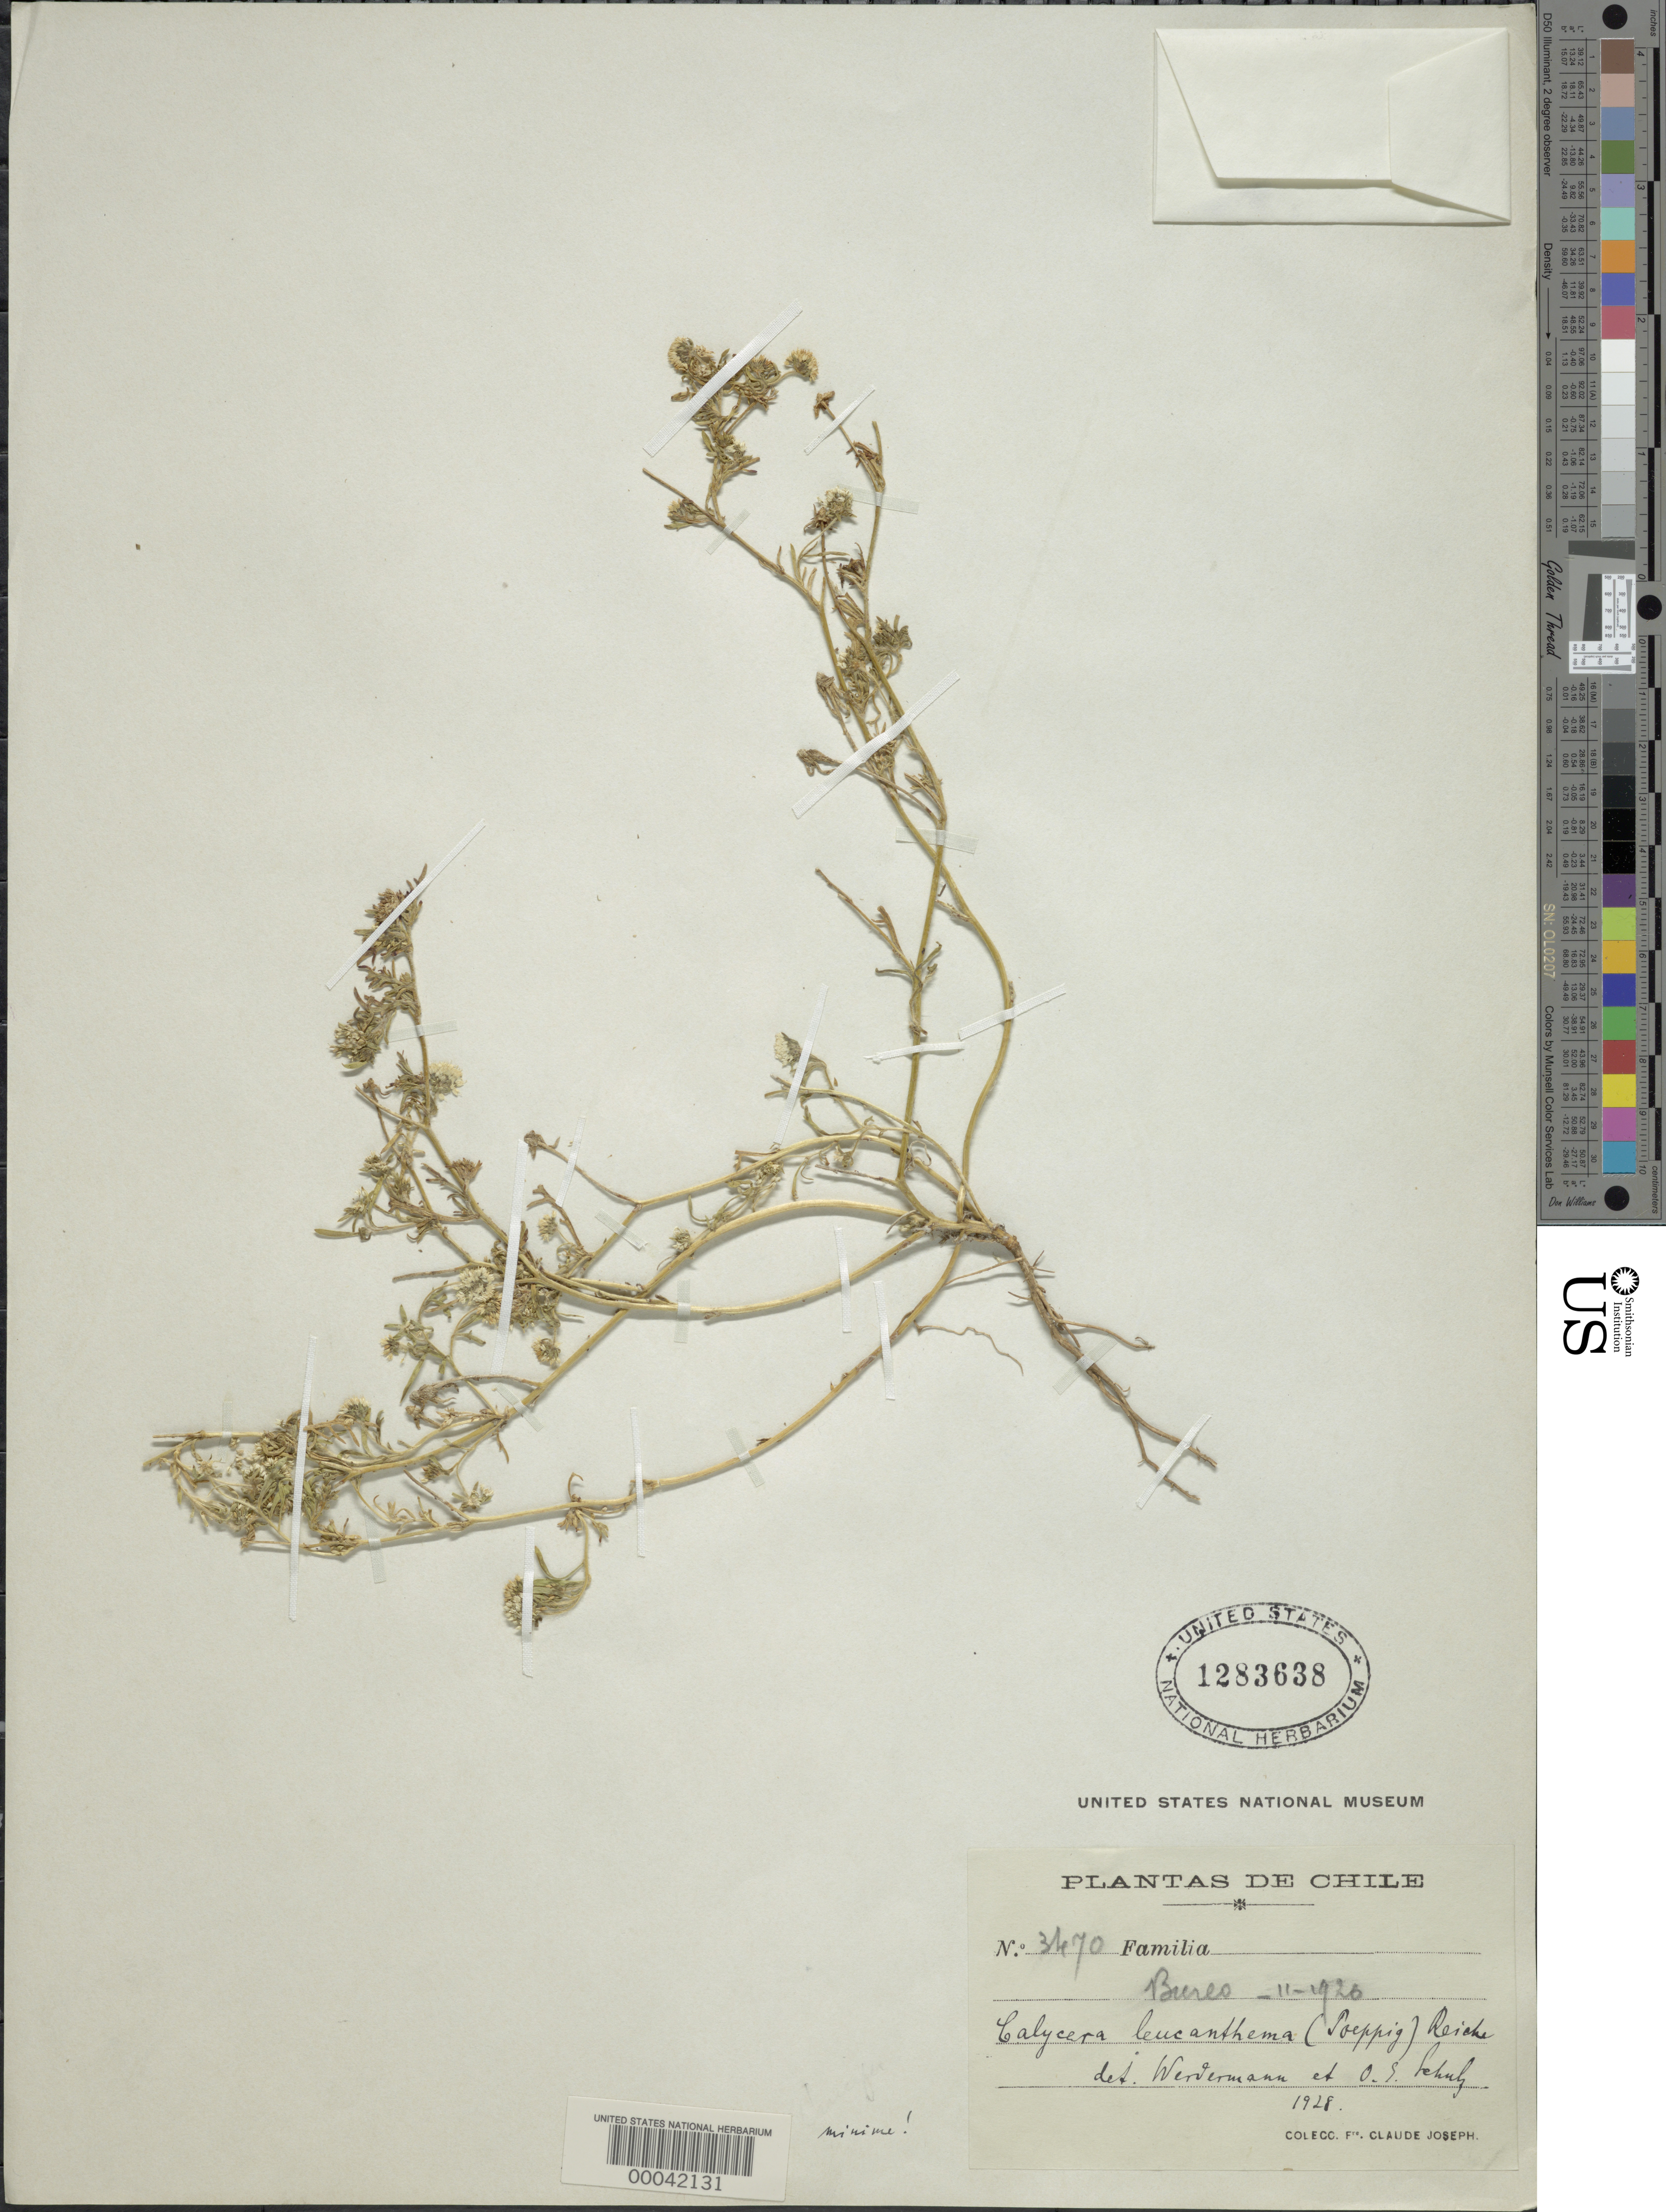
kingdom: Plantae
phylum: Tracheophyta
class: Magnoliopsida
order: Asterales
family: Calyceraceae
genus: Calycera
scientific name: Calycera leucanthema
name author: (Poepp. ex Less.) Kuntze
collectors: Bro. Claude-Joseph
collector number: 3470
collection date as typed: Feb 1926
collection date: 1926-02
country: Chile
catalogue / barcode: US 1283638